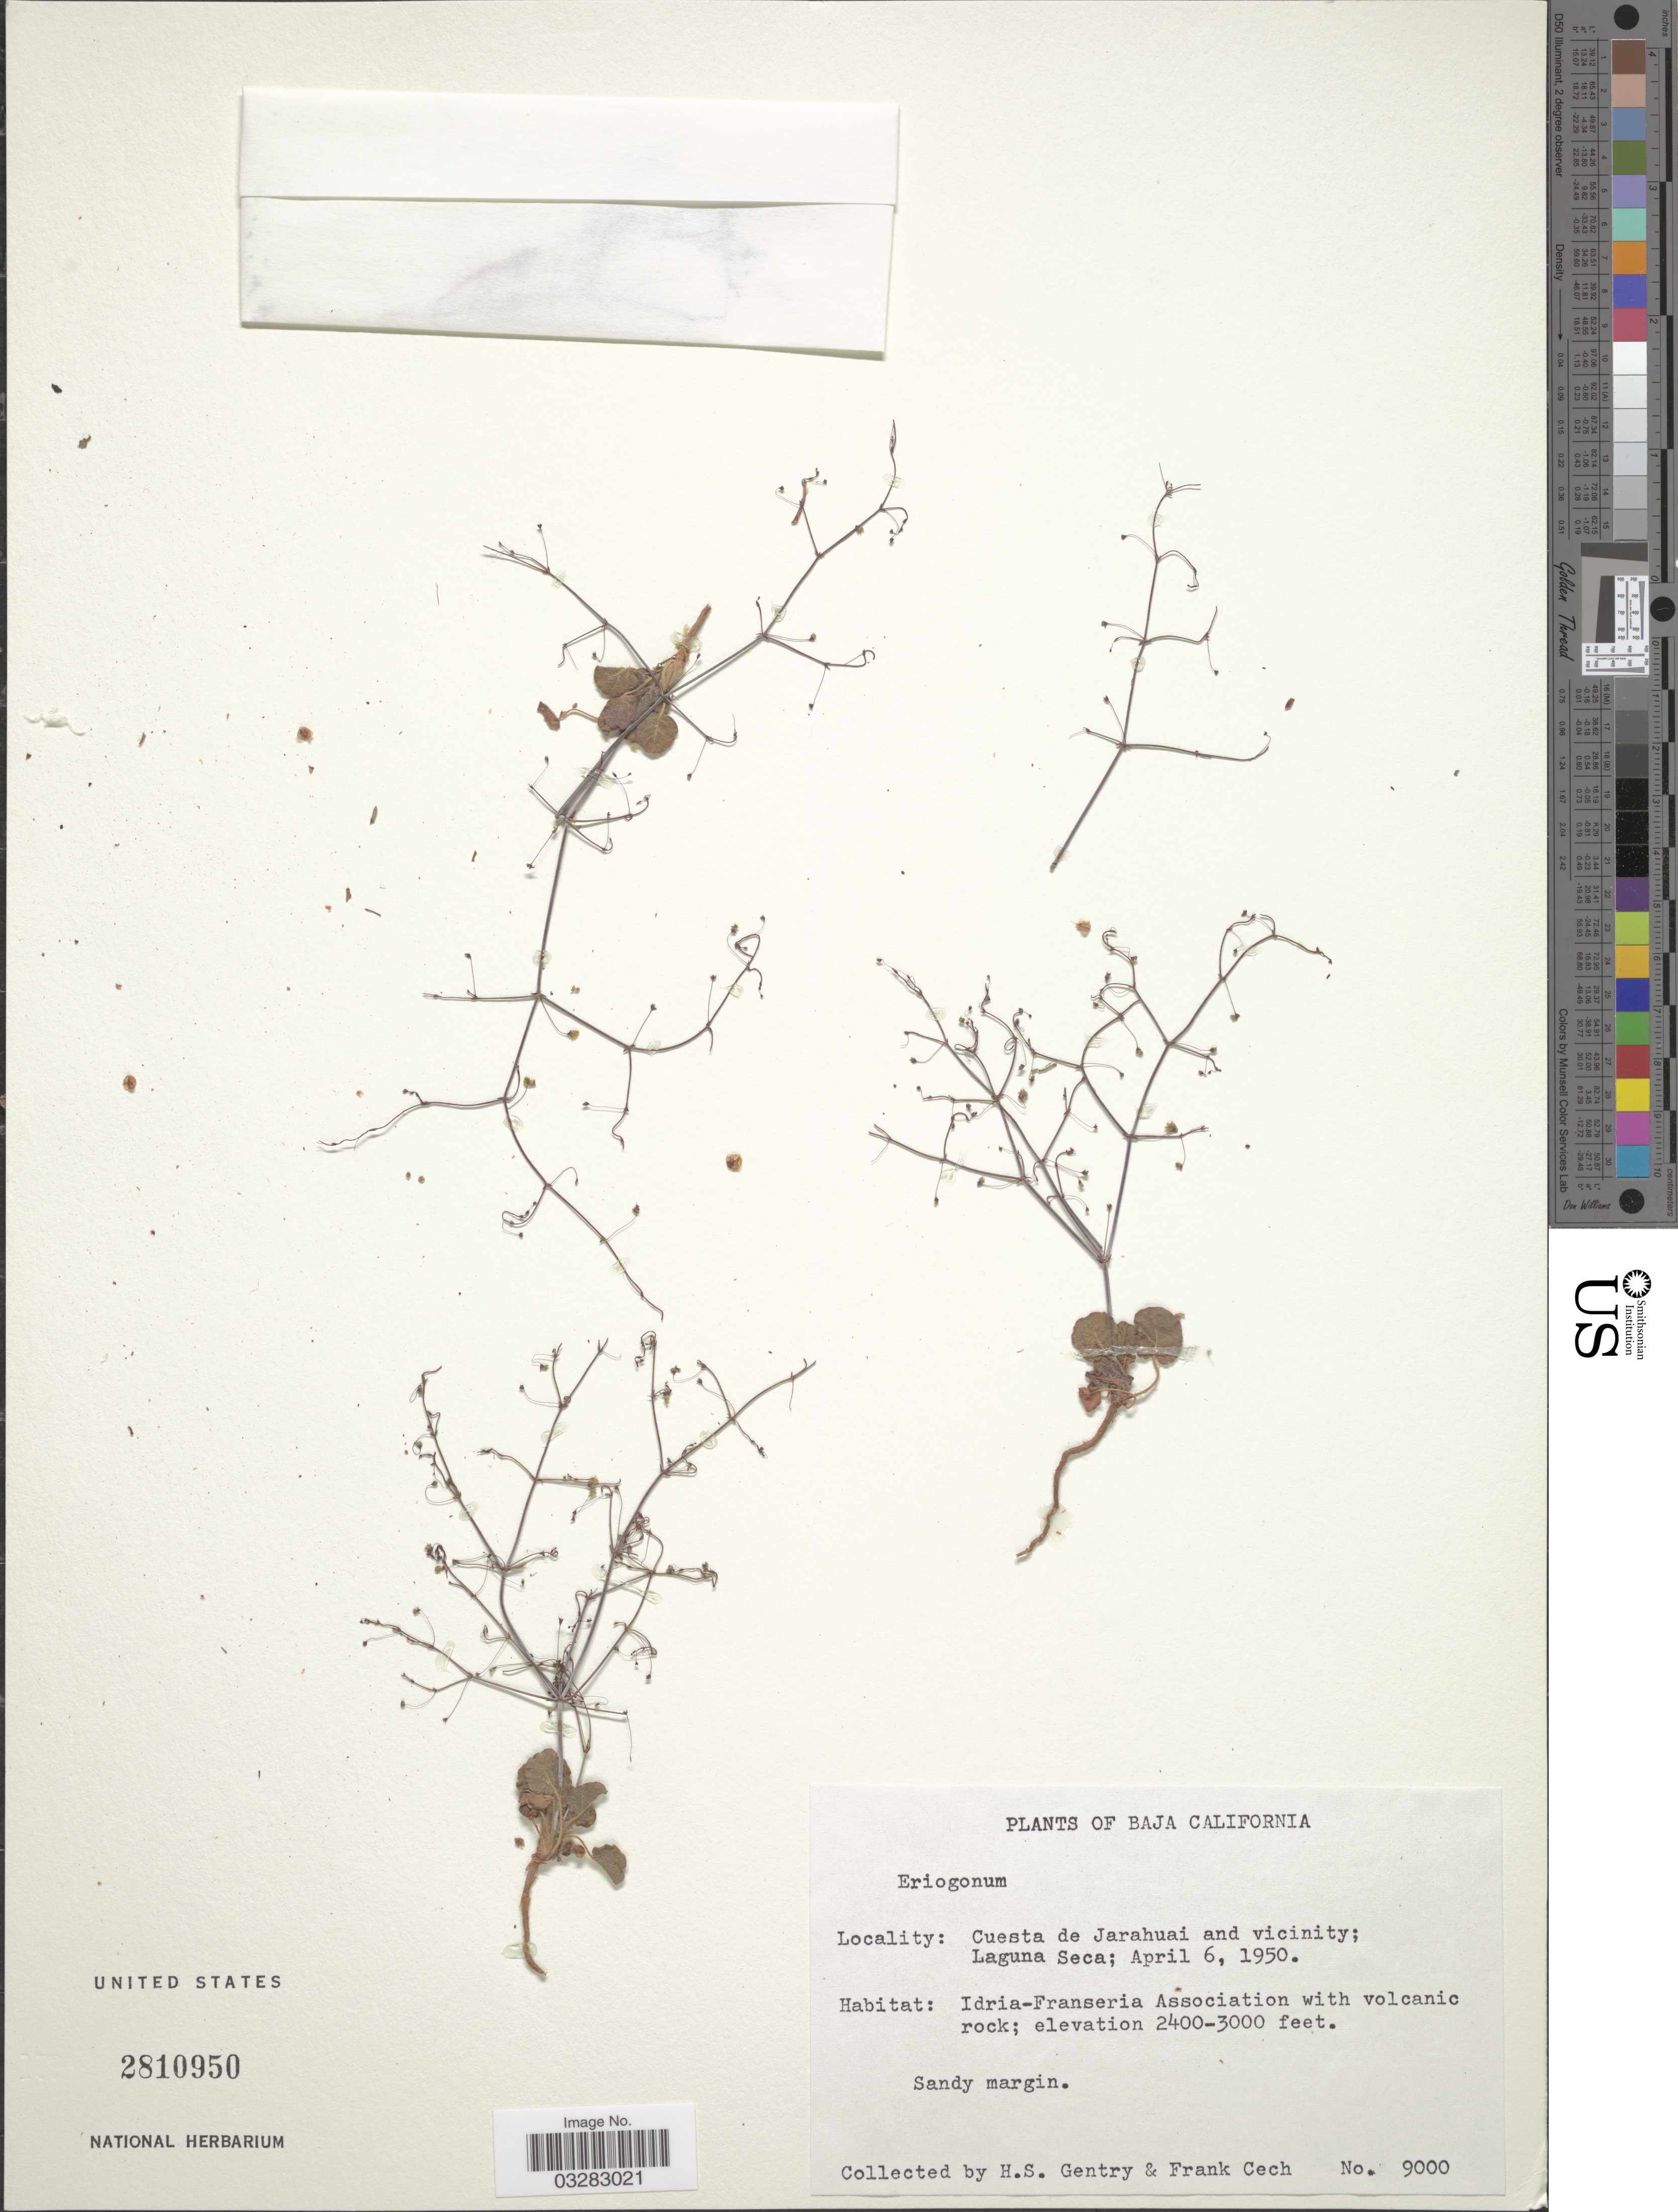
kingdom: Plantae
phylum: Tracheophyta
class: Magnoliopsida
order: Caryophyllales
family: Polygonaceae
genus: Eriogonum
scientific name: Eriogonum sp.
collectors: H. S. Gentry & F. Cech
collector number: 9000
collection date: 1950-04-06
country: Mexico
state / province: Baja California Norte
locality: Cuesta de Jarahuai and vicinity.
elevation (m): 732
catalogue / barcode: US 2810950